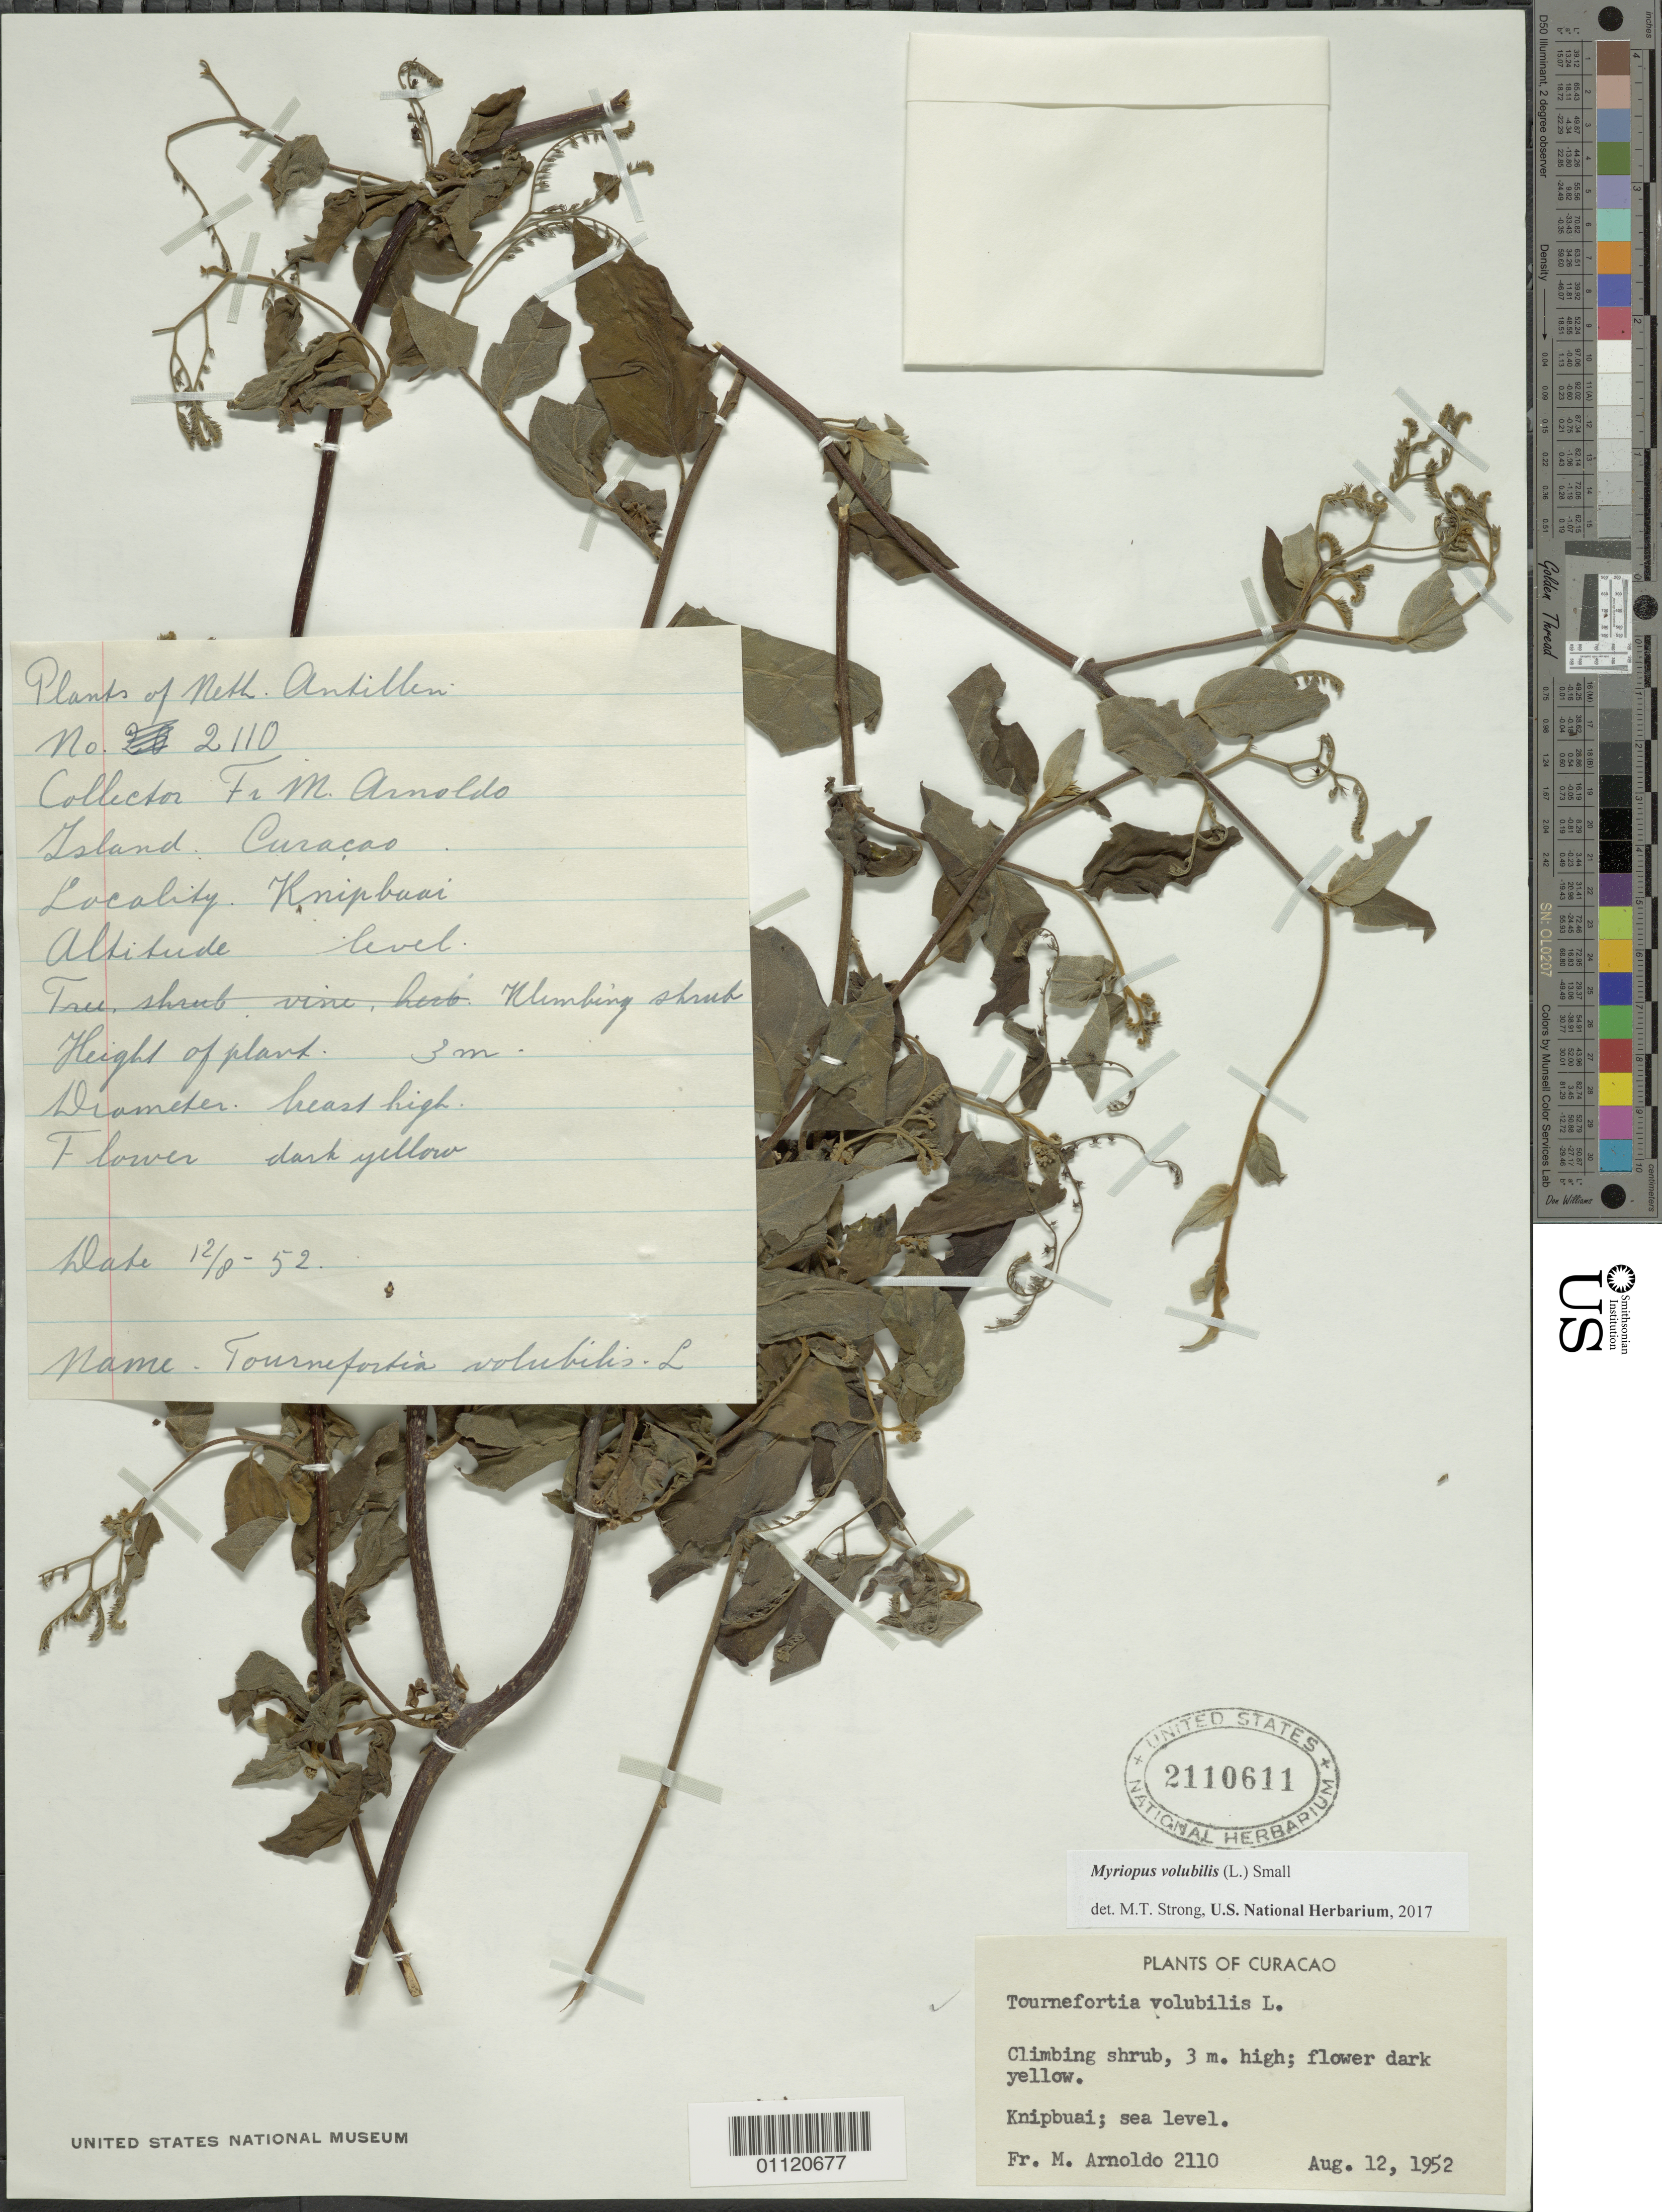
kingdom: Plantae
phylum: Tracheophyta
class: Magnoliopsida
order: Boraginales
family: Heliotropiaceae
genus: Myriopus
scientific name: Myriopus volubilis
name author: (L.) Small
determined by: Strong, Mark T., (BOT), Smithsonian Institution - National Museum of Natural History (UNITED STATES)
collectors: N. Arnoldo-Broeders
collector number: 2110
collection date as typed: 12 Aug 1952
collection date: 1952-08-12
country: Curaçao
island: Curaçao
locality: Knipbuai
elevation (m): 0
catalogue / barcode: US 2110611